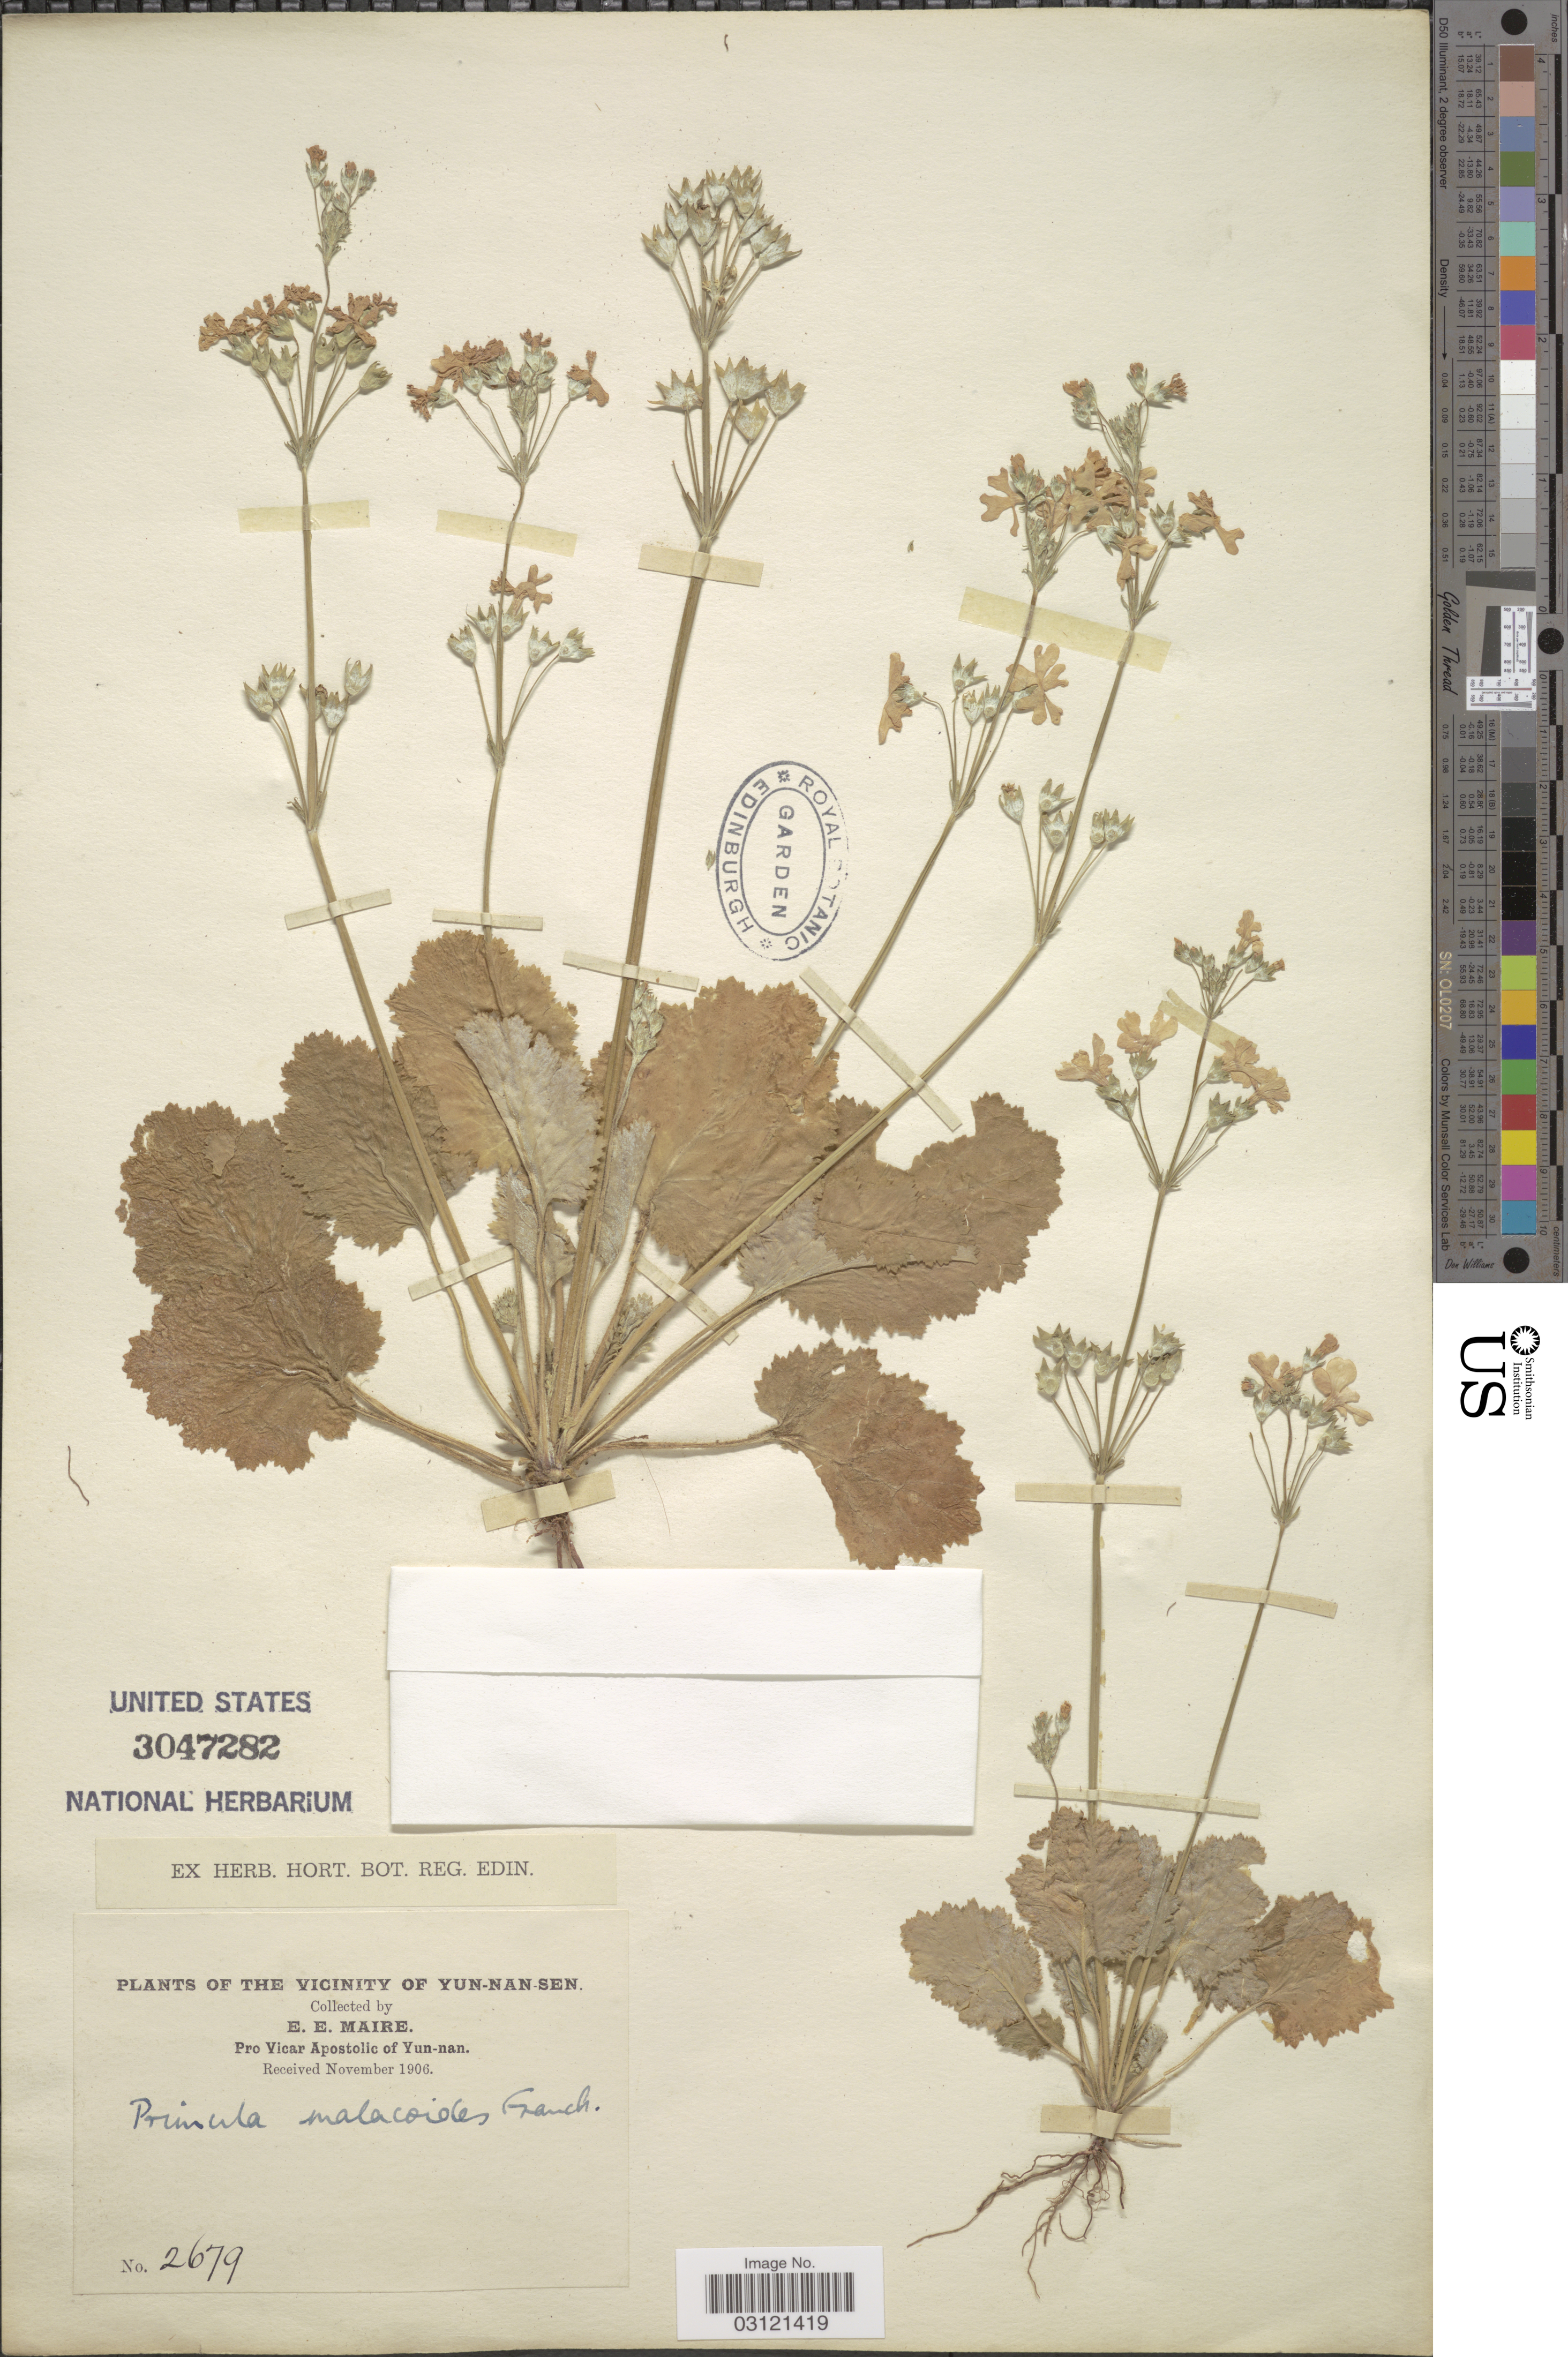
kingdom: Plantae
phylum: Tracheophyta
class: Magnoliopsida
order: Ericales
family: Primulaceae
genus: Primula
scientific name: Primula malacoides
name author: Franch.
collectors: E. E. Maire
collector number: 2679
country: China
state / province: Yunnan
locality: The vicinity of Yun-nan-sen. Pro Vicar Apostolic of Yun-nan.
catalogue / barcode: US 3047282